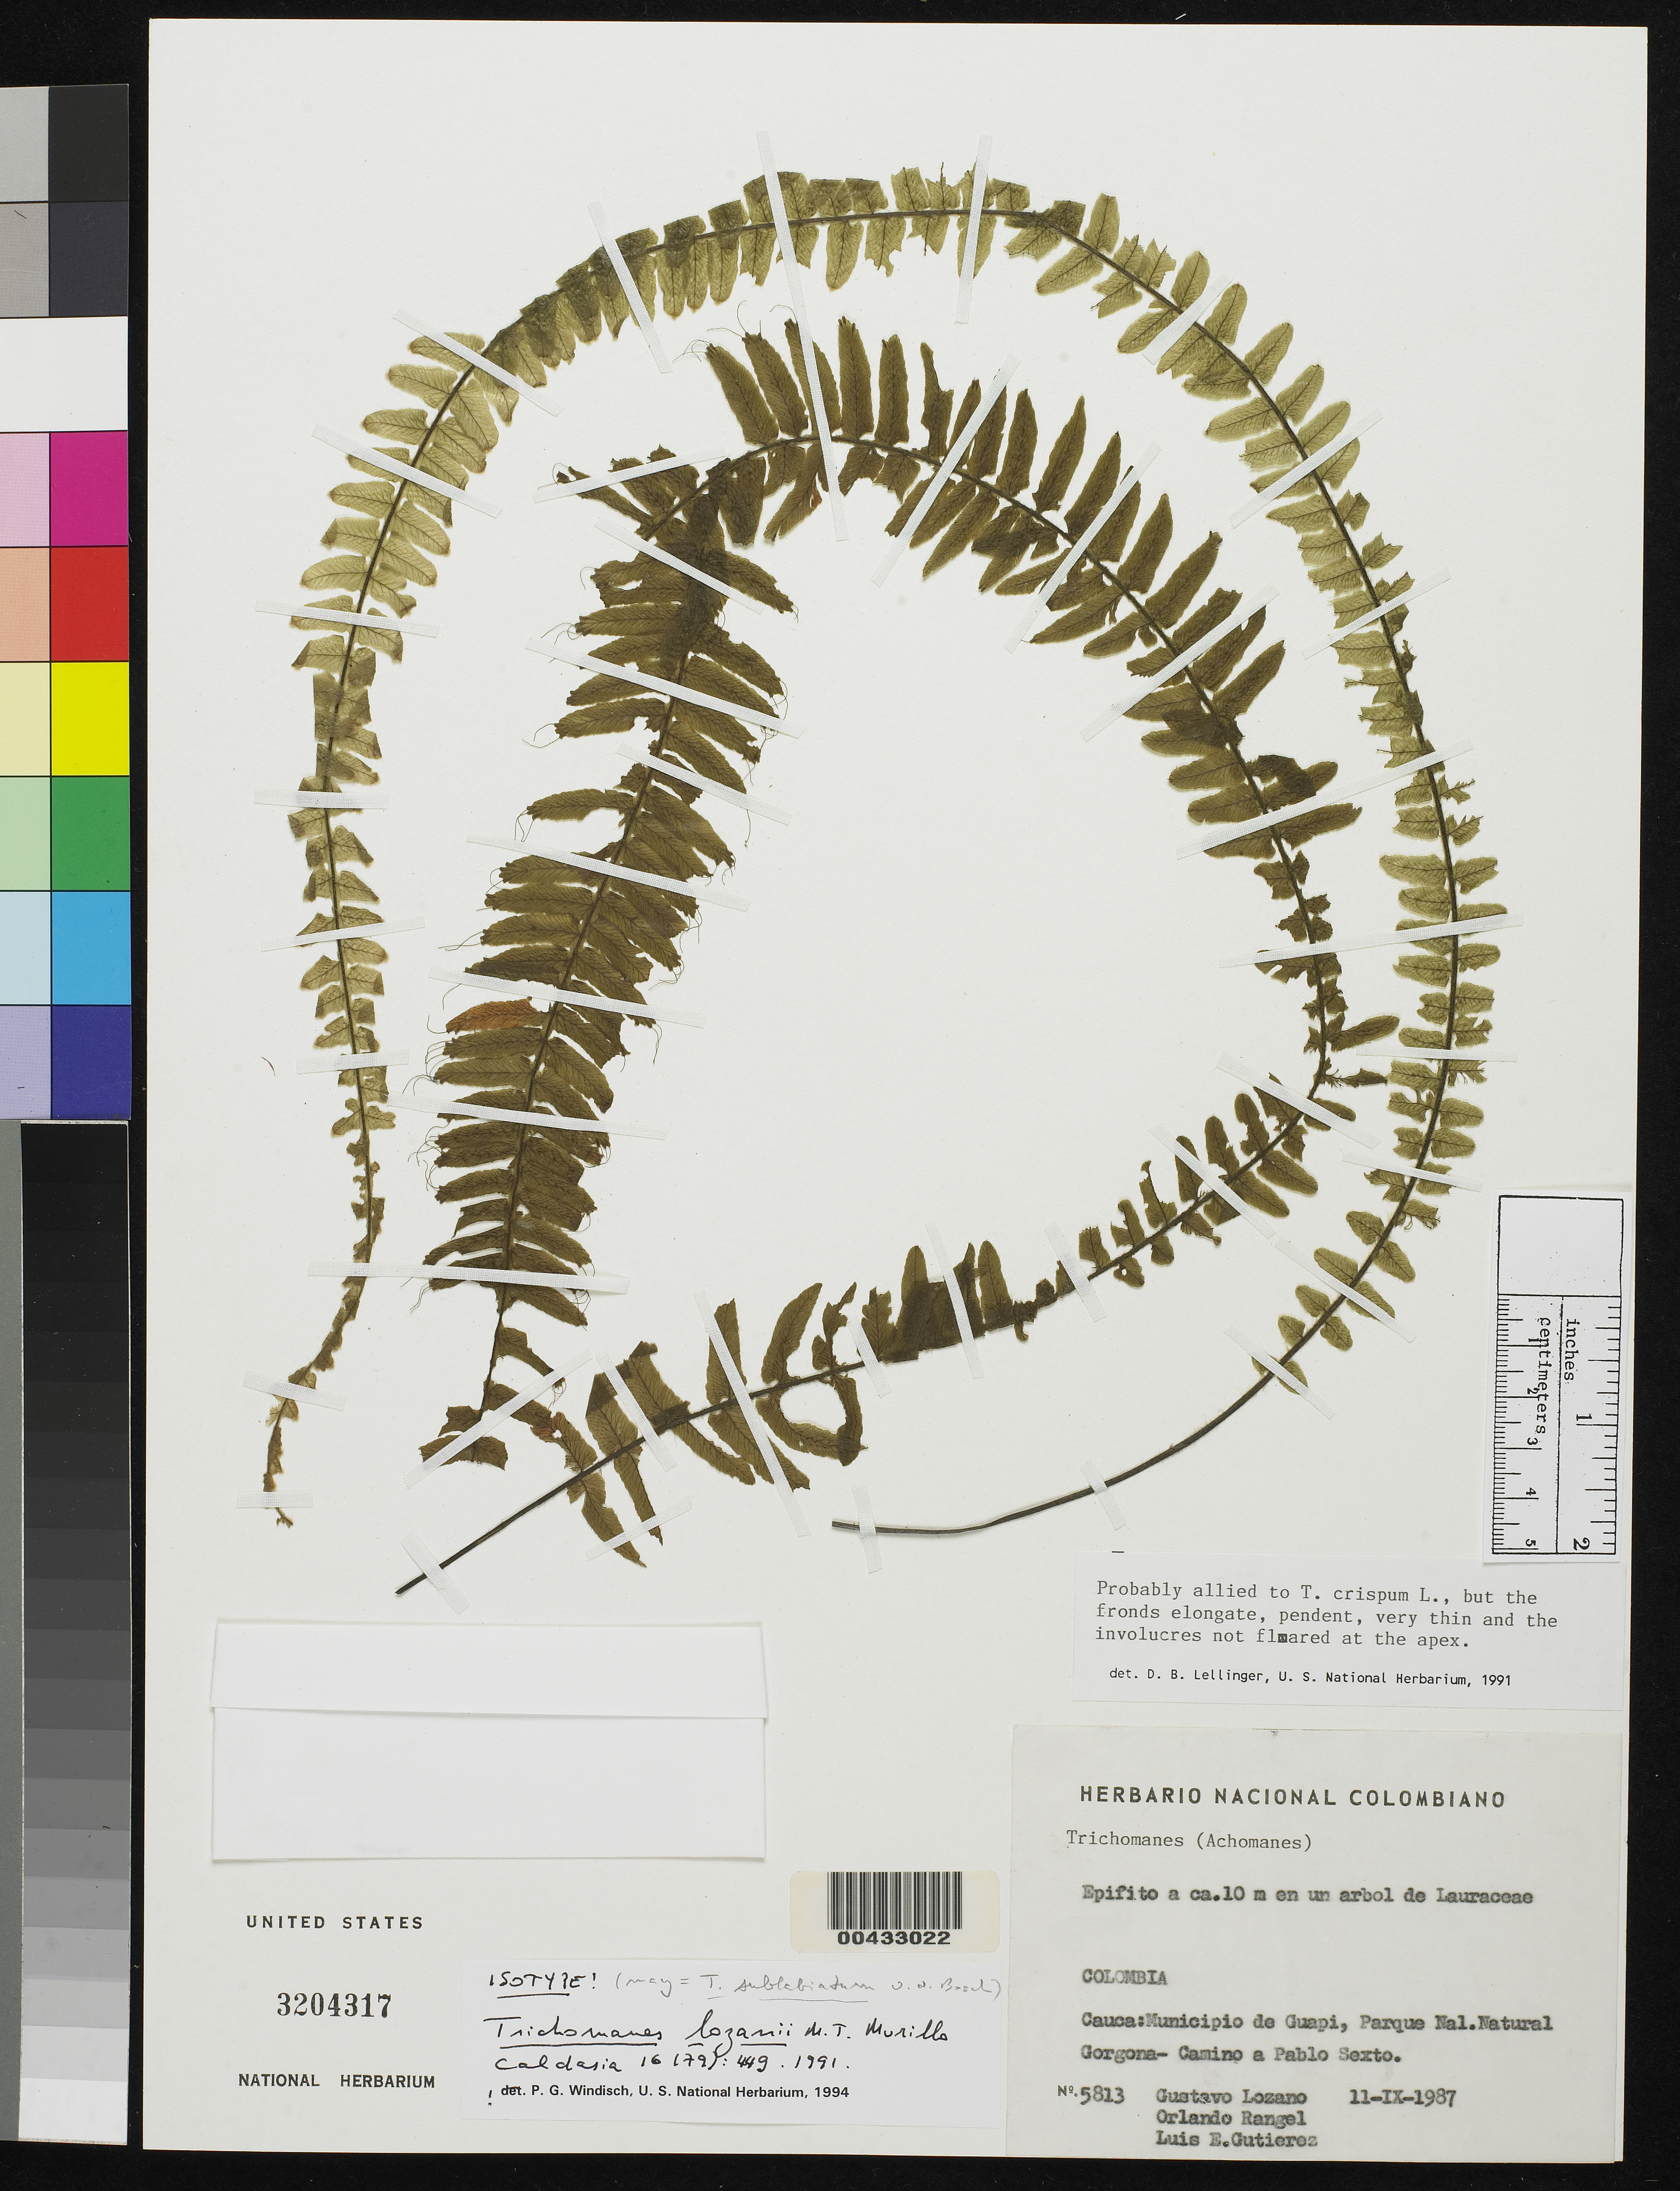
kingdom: Plantae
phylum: Tracheophyta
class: Polypodiopsida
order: Hymenophyllales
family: Hymenophyllaceae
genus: Trichomanes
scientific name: Trichomanes lozanii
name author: Murillo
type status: Isotype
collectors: G. Lozano-Contreras, J. O. Rangel Ch. & L. Gutierez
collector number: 5613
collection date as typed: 11 Nov 1987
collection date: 1987-11-11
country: Colombia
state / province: Cauca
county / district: Guapi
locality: Parque Nal. Natural Gorgona, Camino a Pablo Sexto. [Parque Nal. Natural Gorgona, road to Pablo Sexto.]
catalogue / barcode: US 3204317